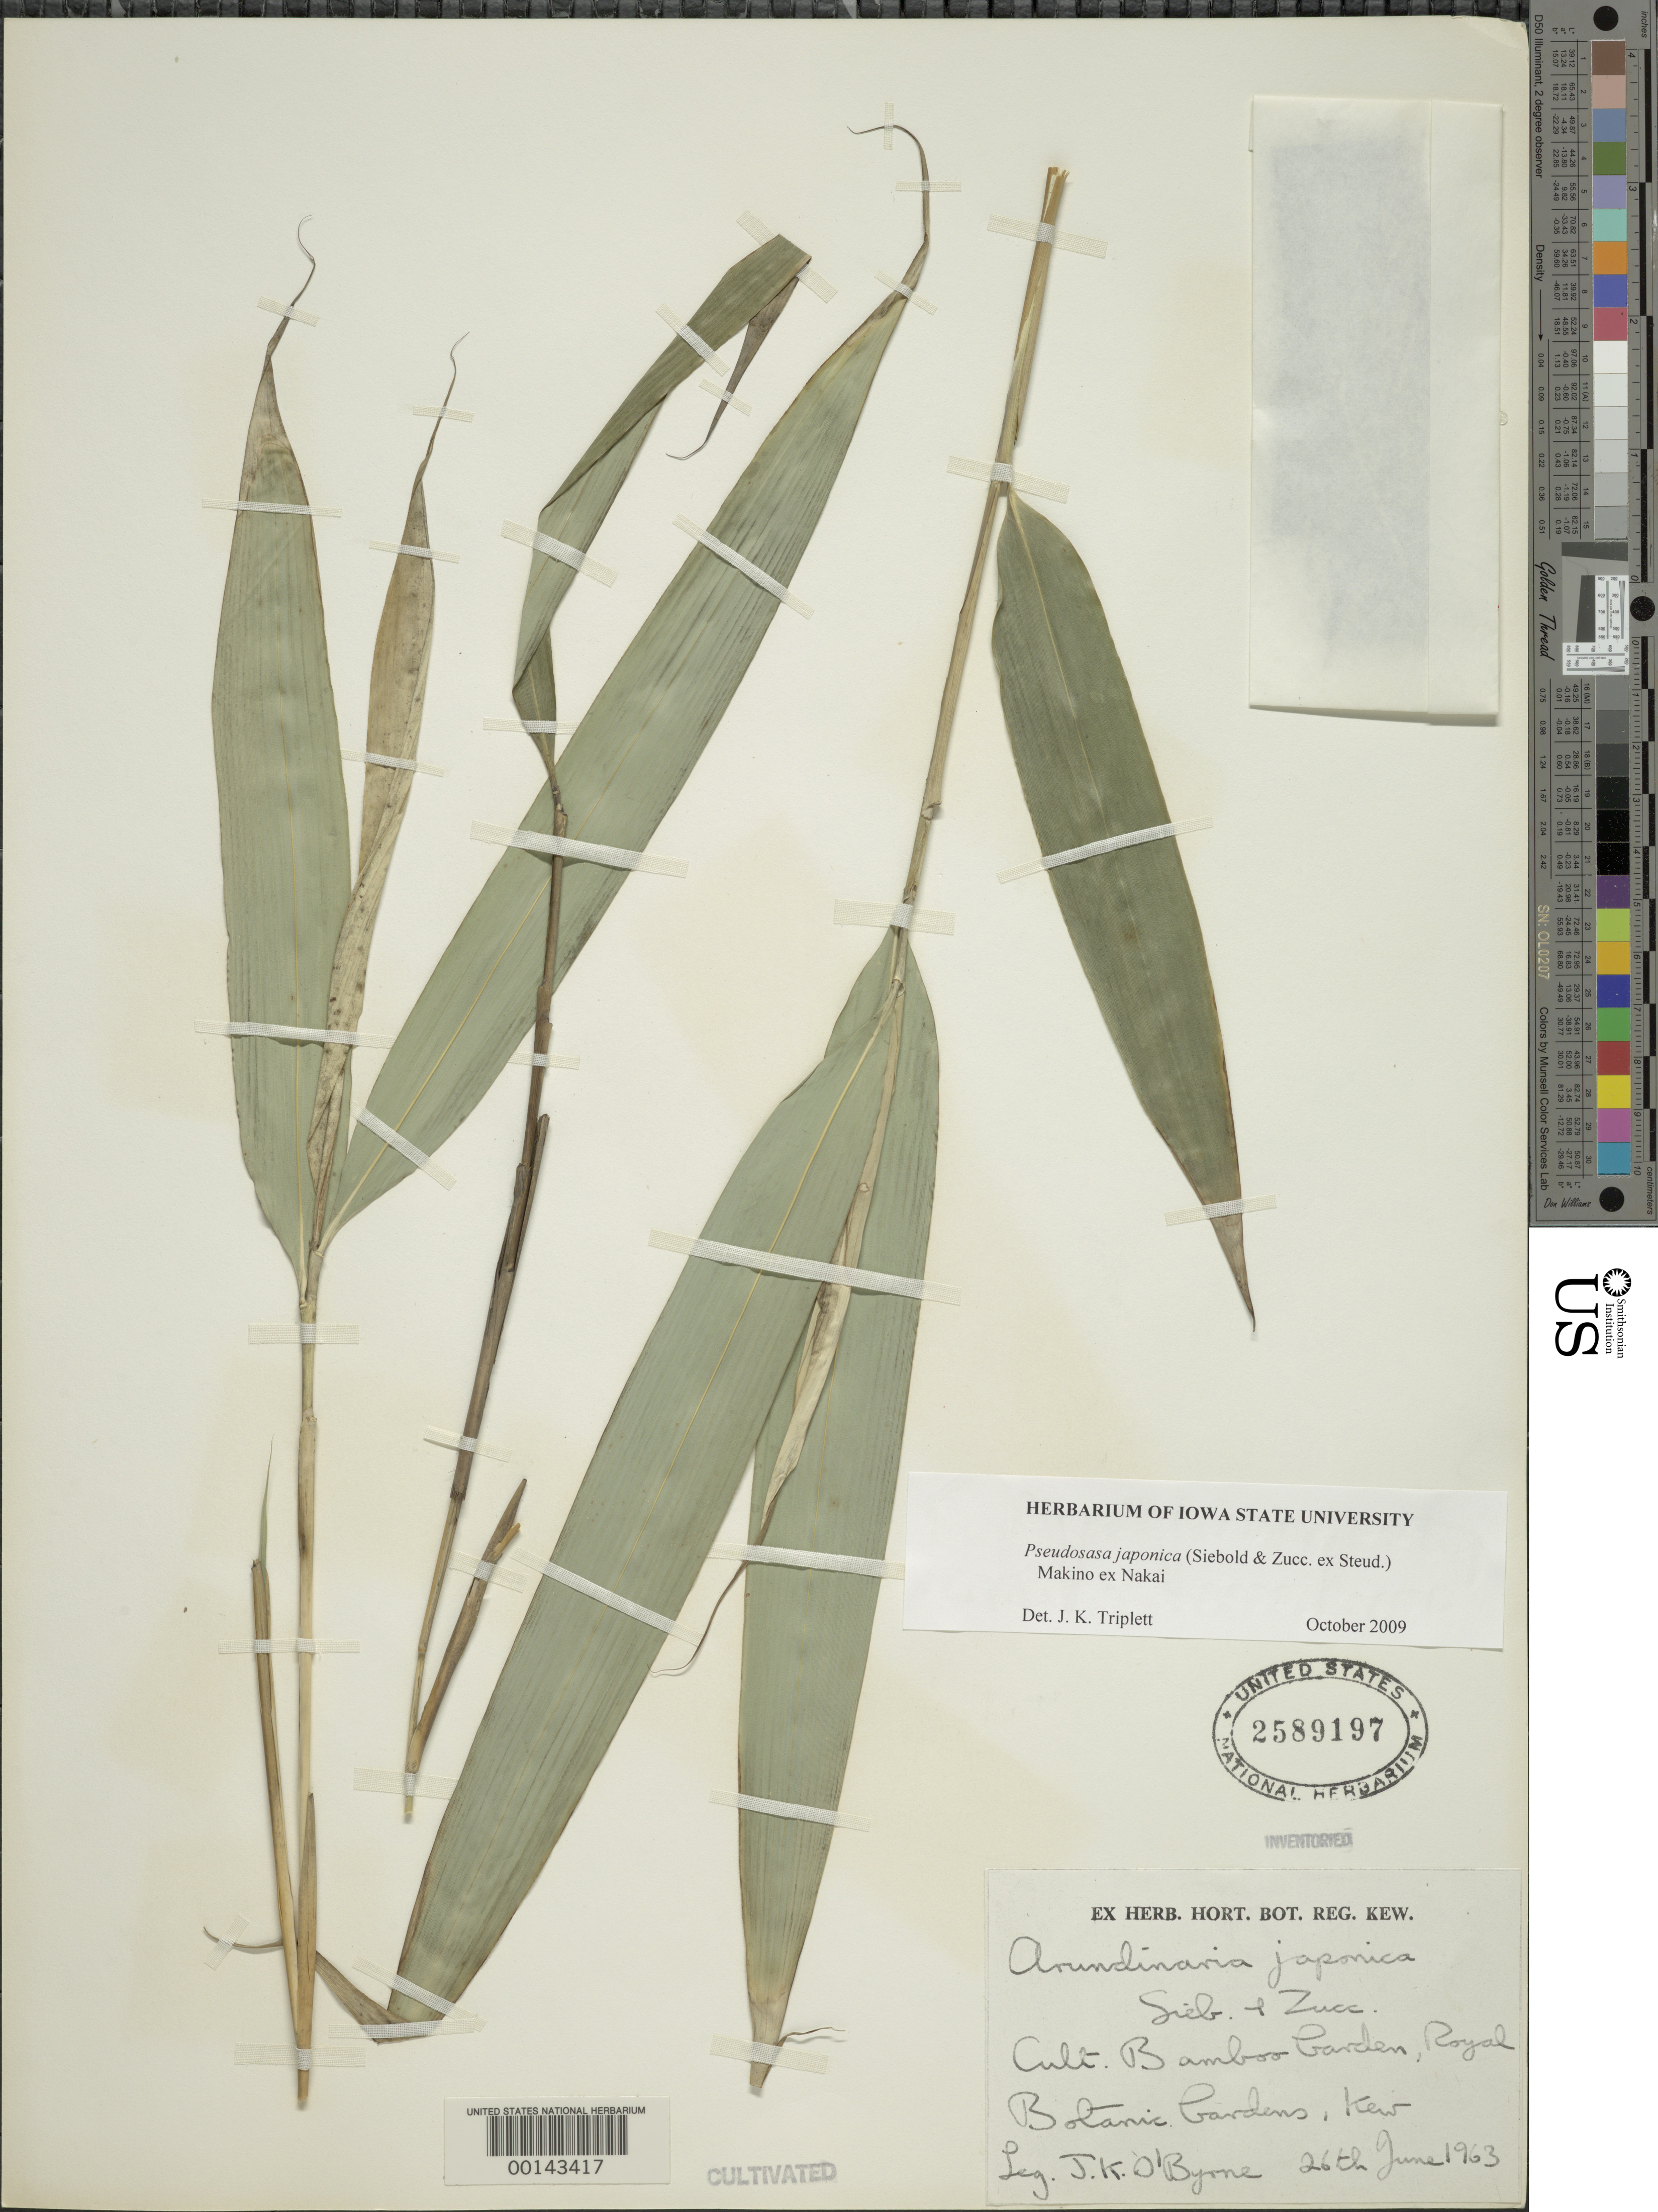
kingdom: Plantae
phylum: Tracheophyta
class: Liliopsida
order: Poales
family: Poaceae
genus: Pseudosasa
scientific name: Pseudosasa japonica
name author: (Siebold & Zucc. ex Steud.) Makino ex Nakai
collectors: J. O'Byrne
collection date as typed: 26 Jun 1963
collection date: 1963-06-26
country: United Kingdom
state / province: England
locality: Kew, Royal Botanic Gardens, Bamboo Garden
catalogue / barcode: US 2589197